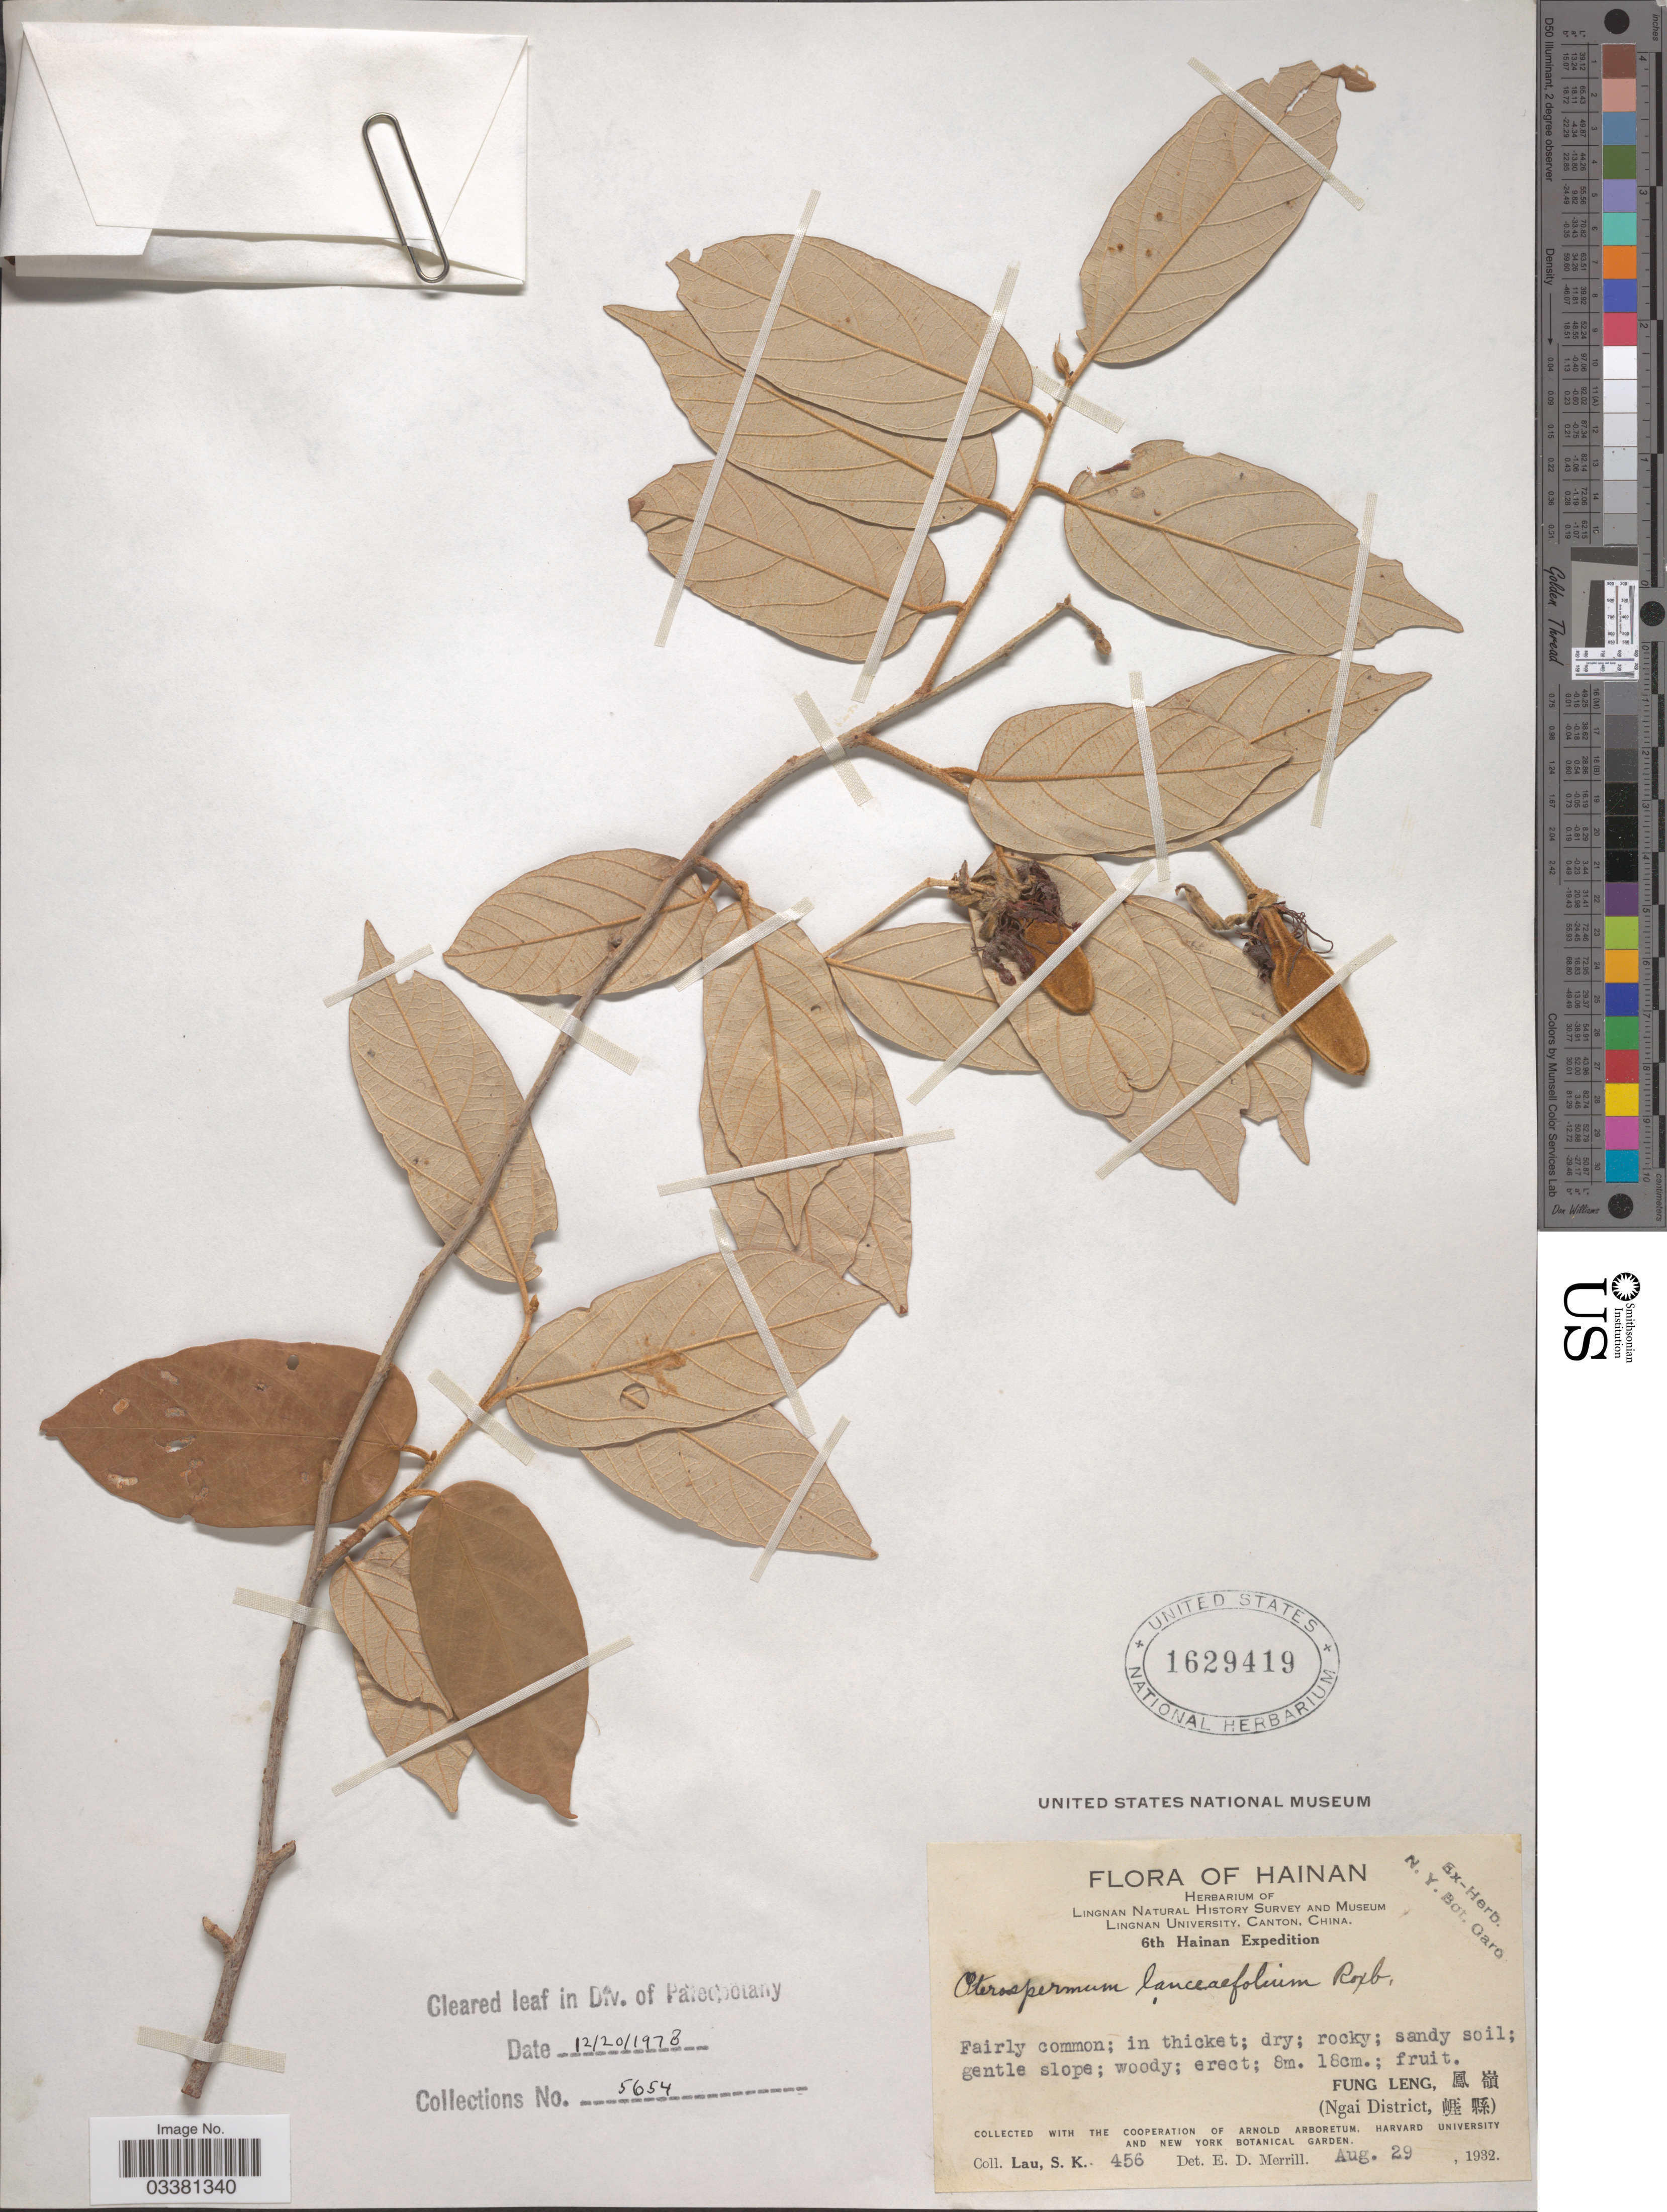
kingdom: Plantae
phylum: Tracheophyta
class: Magnoliopsida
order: Malvales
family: Malvaceae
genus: Pterospermum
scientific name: Pterospermum lanceifolium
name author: Roxb.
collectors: S. K. Lau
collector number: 456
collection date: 1932-08-29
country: China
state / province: Hainan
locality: Fung Leng. (Ngai District).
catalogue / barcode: US 1629419